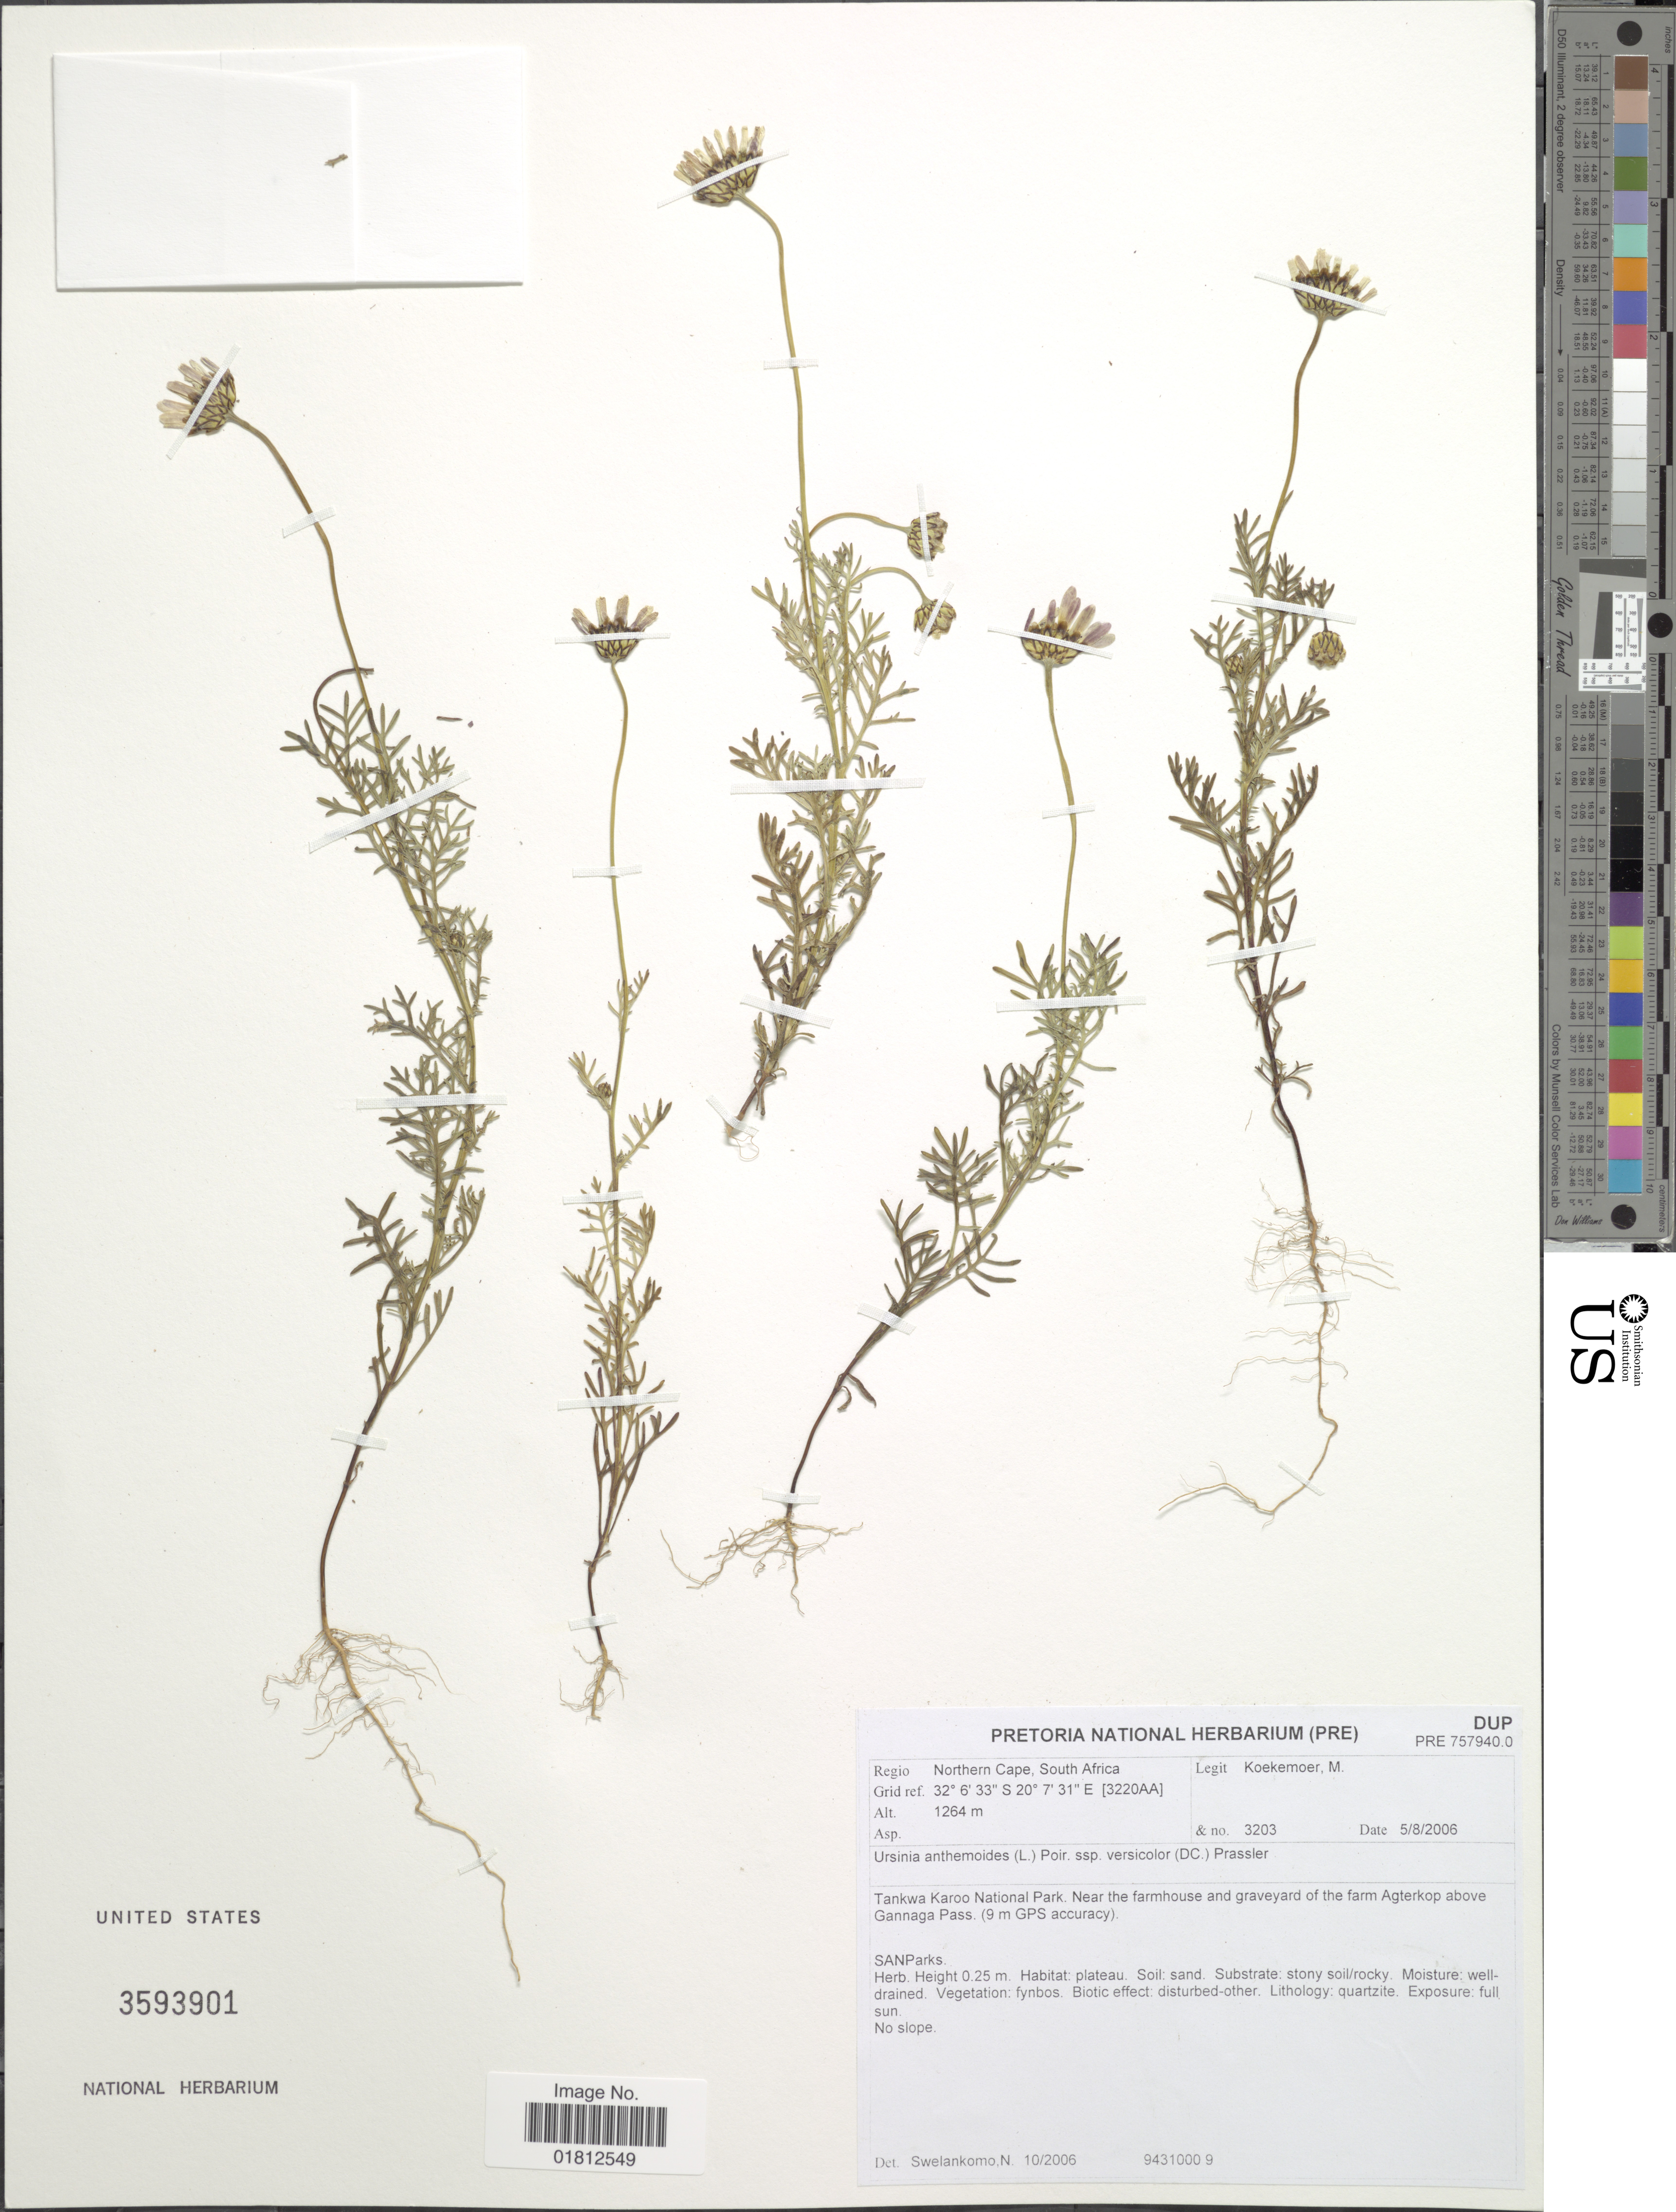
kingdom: Plantae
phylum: Tracheophyta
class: Magnoliopsida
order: Asterales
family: Asteraceae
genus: Ursinia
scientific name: Ursinia anthemoides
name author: (L.) Poir.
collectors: M. Koekemoer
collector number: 3203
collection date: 2006-08-05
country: South Africa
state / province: Northern Cape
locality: Tankwa Karoo National Park, near the farmhouse and graveyard of the farm Agterkop above Gannaga Pass (9 m GPS accuracy), SanParks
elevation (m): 1264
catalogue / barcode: US 3593901